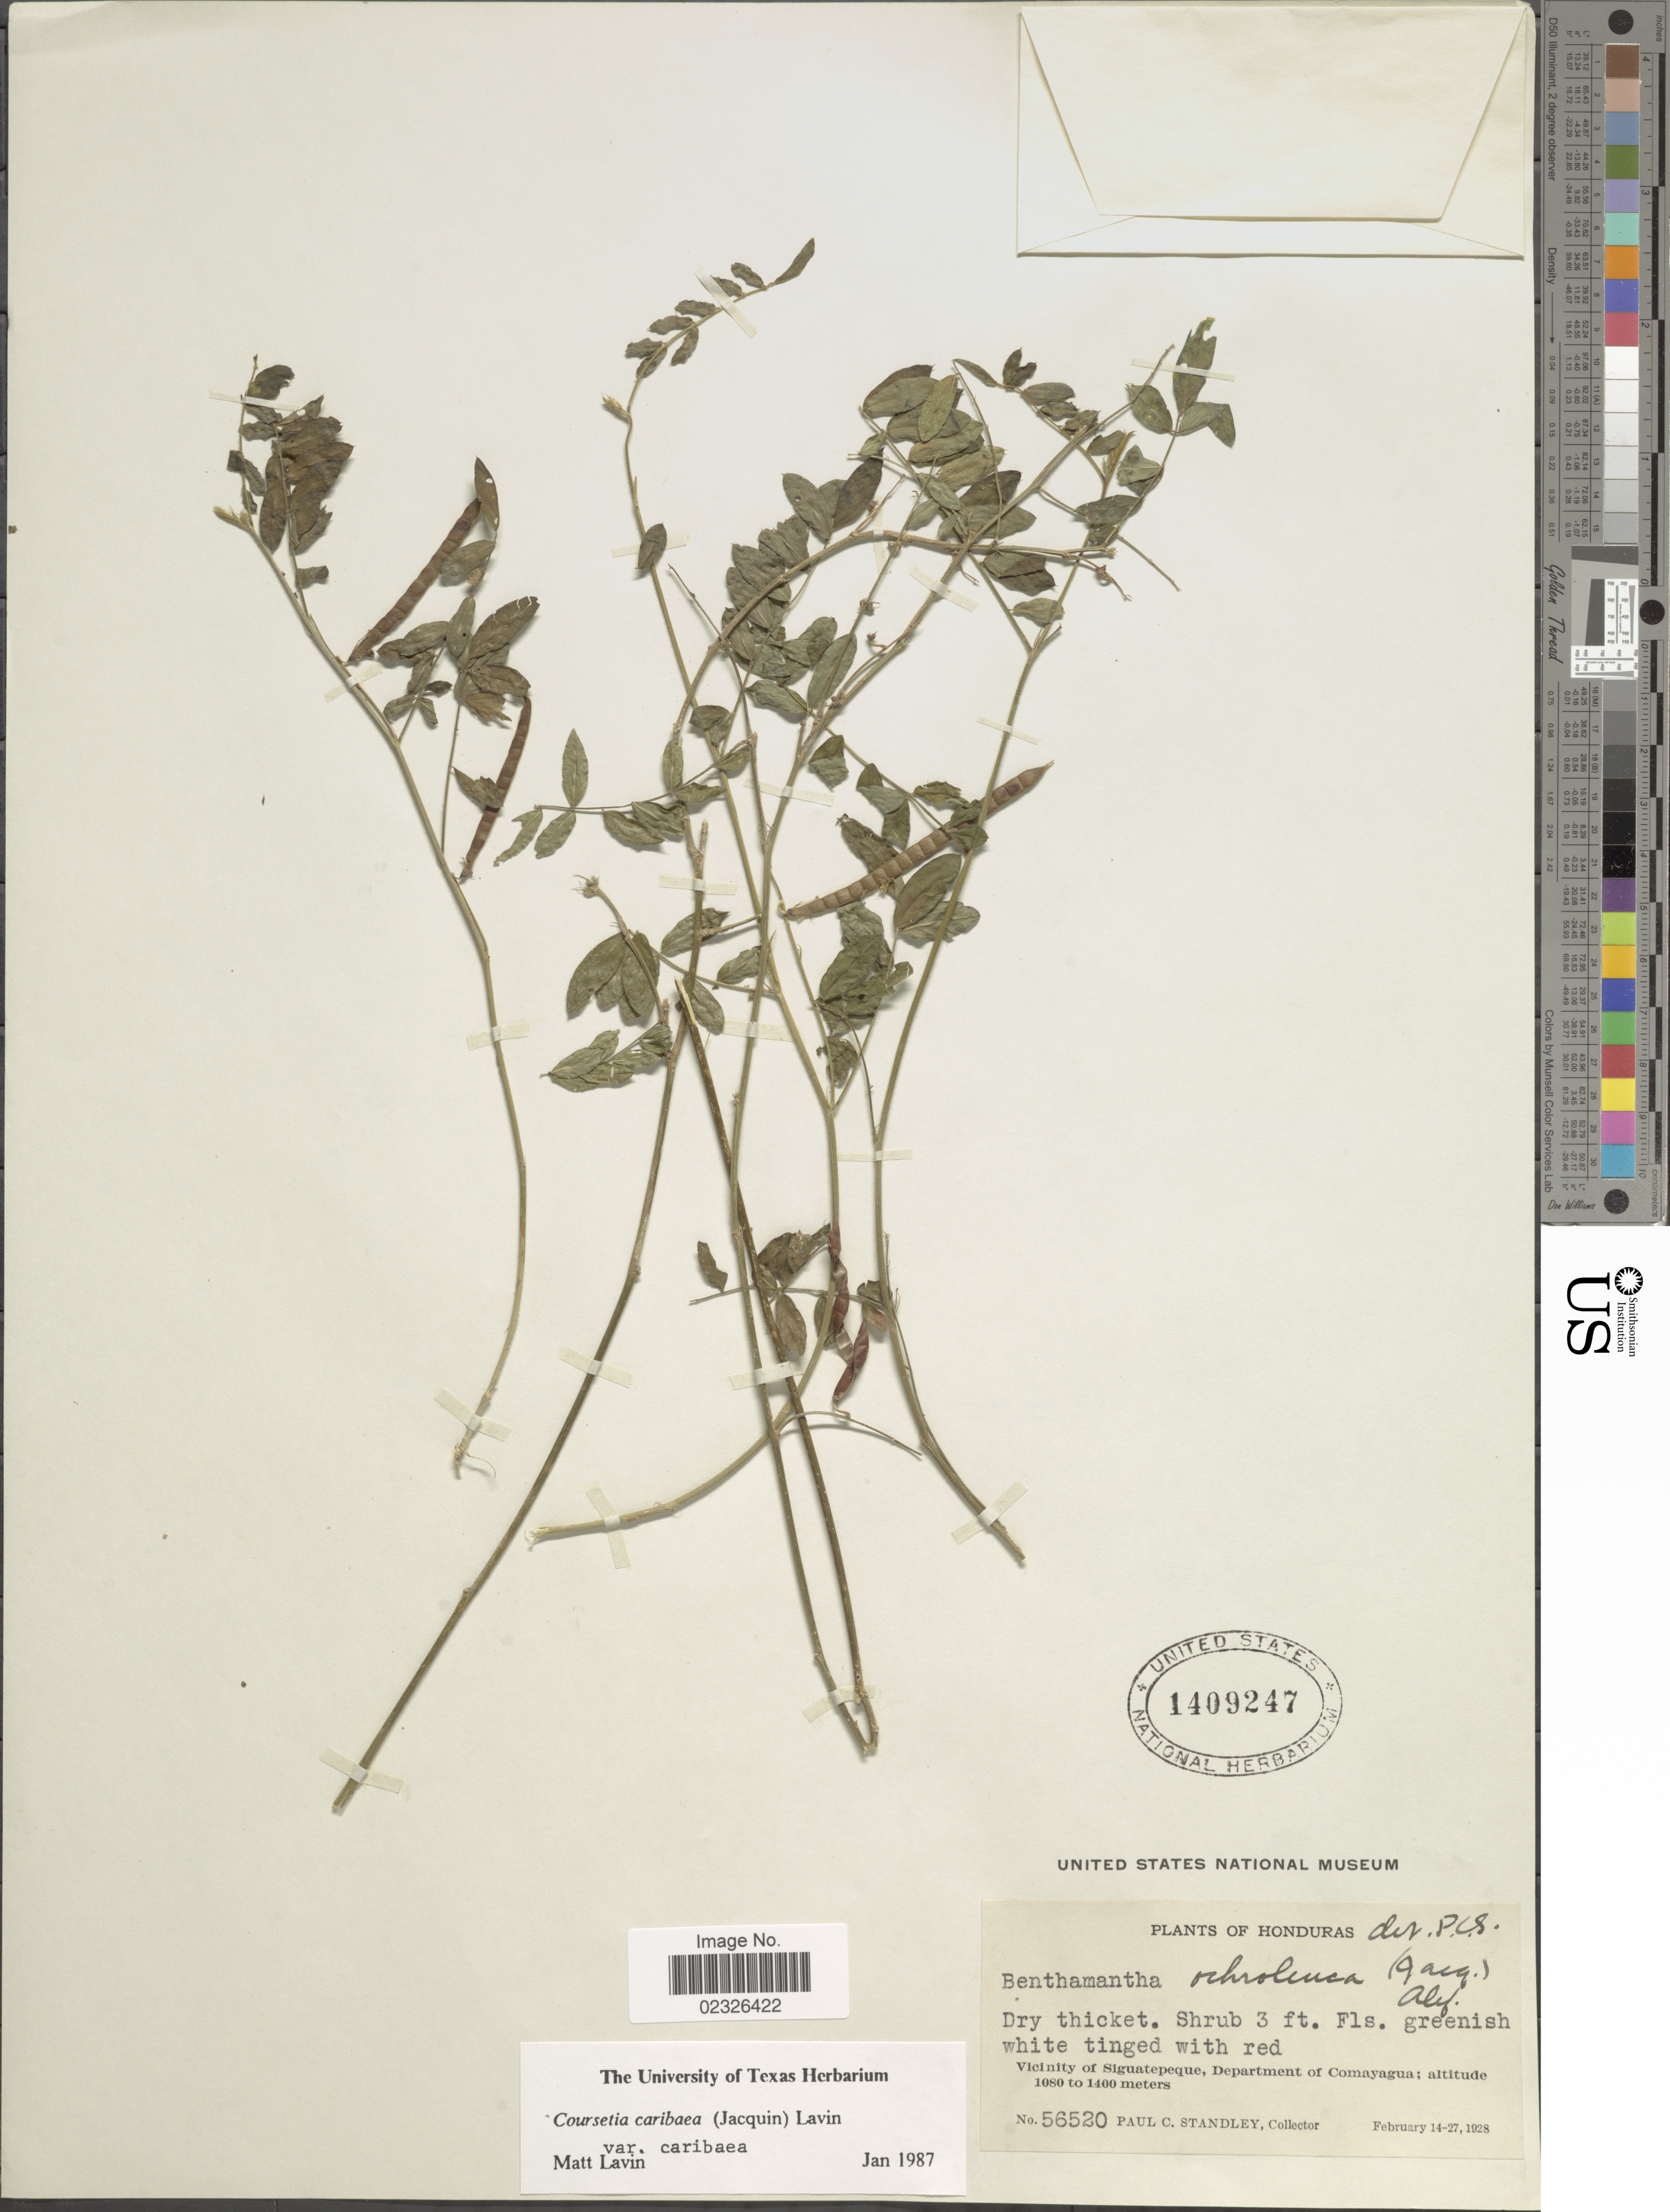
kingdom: Plantae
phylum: Tracheophyta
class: Magnoliopsida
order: Fabales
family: Fabaceae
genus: Coursetia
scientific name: Coursetia caribaea var. caribaea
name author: (Jacq.) Lavin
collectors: P. C. Standley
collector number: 56520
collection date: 1928-02-14/1928-02-27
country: Honduras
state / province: Comayagua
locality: Vicinity of Siguatepeque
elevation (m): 1080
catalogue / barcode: US 1409247